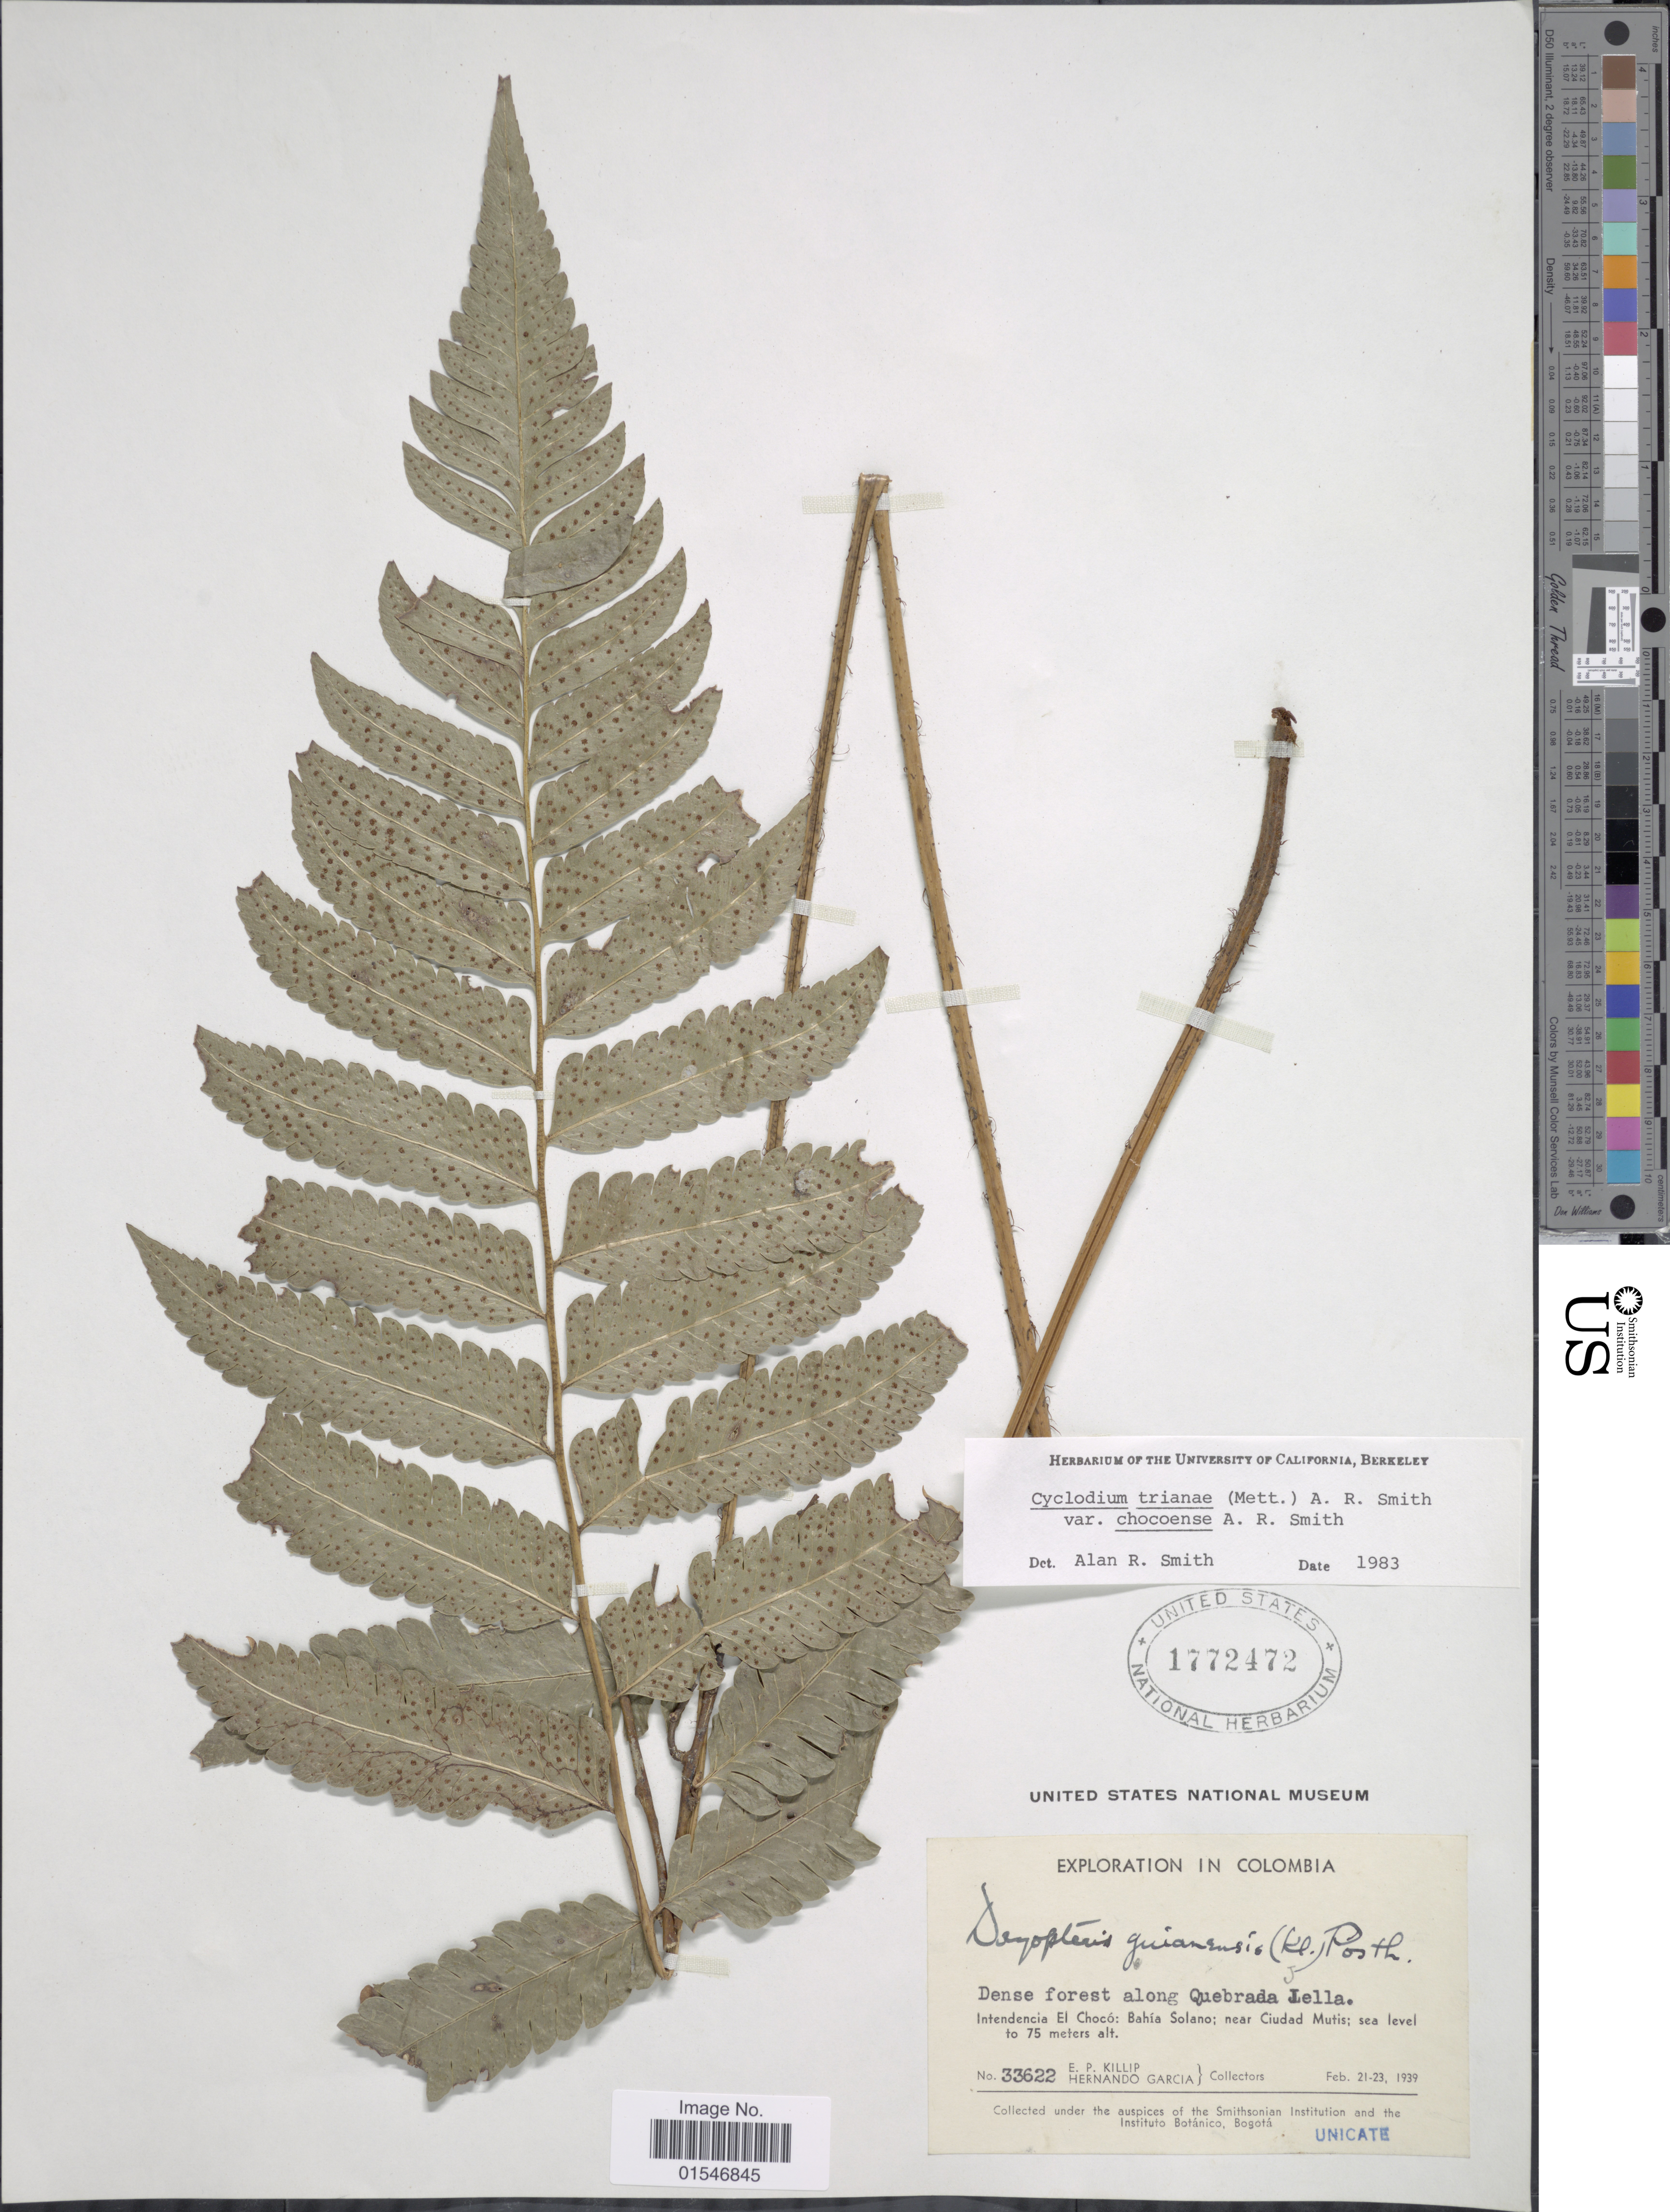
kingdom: Plantae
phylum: Tracheophyta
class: Polypodiopsida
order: Polypodiales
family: Dryopteridaceae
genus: Cyclodium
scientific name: Cyclodium trianae var. chocoense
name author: A.R. Sm.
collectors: E. P. Killip & H. Garcia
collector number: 33622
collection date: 1939-02-21/1939-02-23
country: Colombia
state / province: Chocó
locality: Colombia, Intendencia El Choco: Bahia Solano; near Ciudad Mutis.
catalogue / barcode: US 1772472